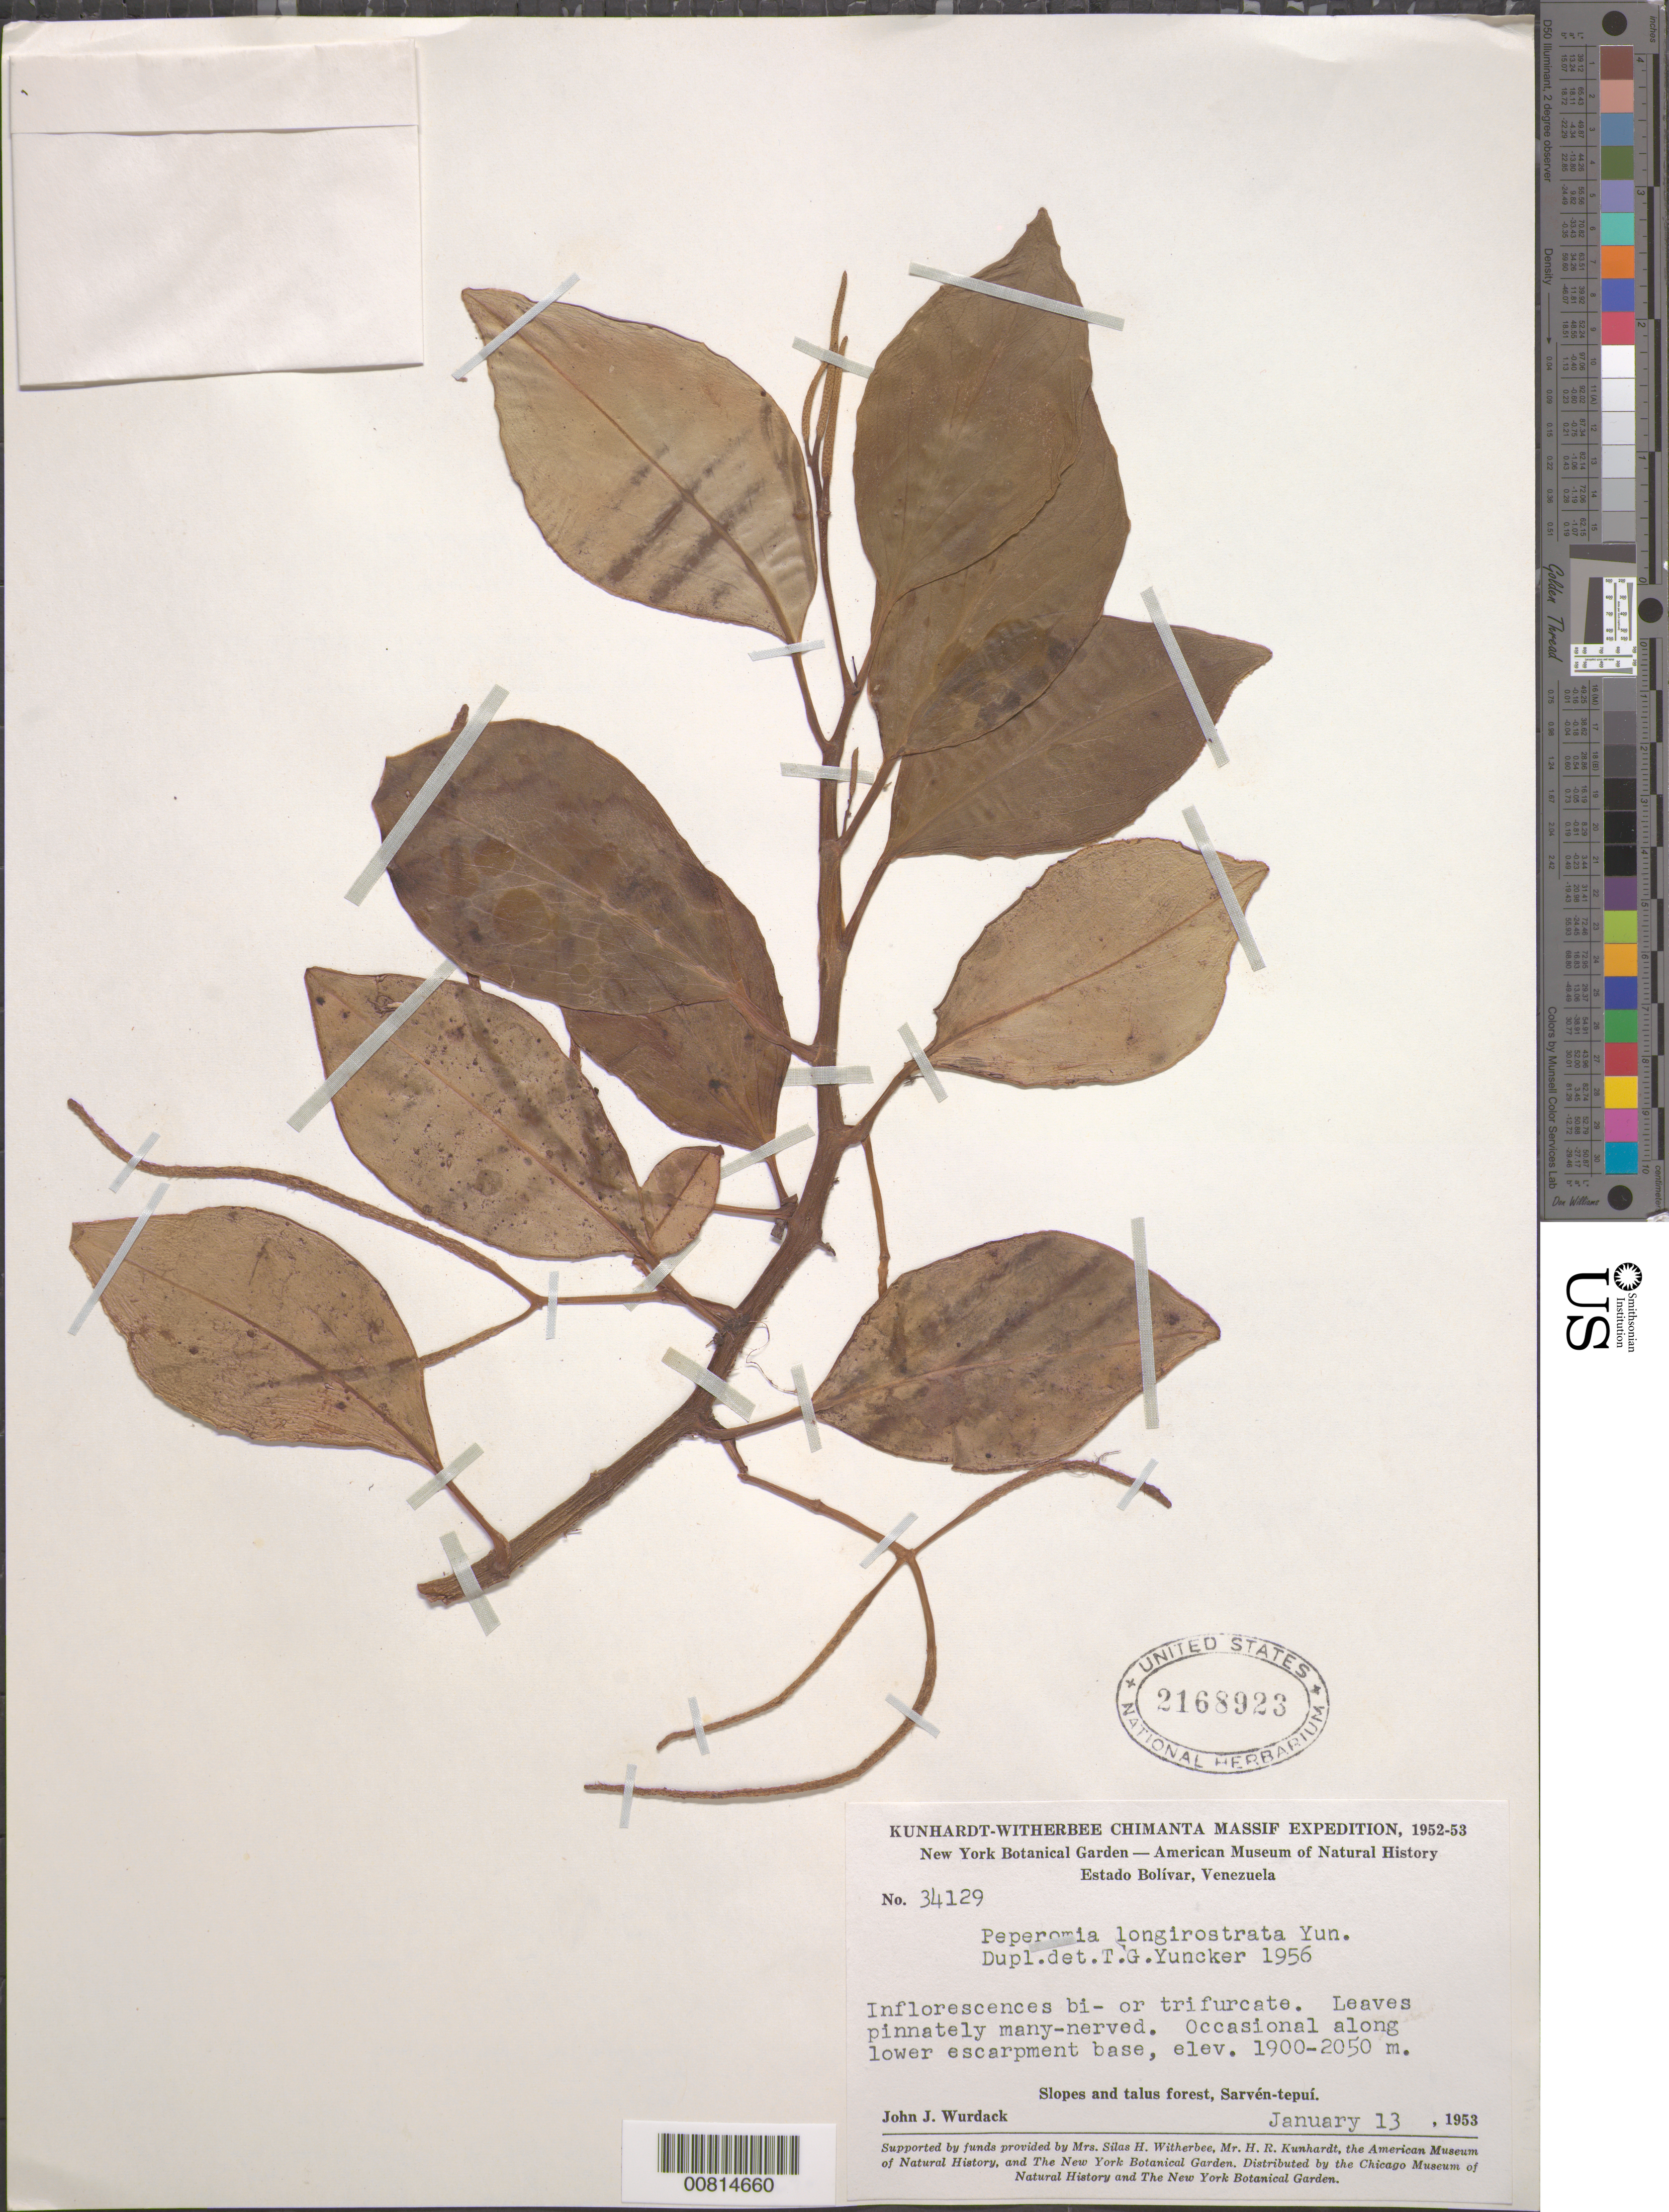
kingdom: Plantae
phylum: Tracheophyta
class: Magnoliopsida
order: Piperales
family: Piperaceae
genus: Peperomia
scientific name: Peperomia longirostrata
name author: Yunck.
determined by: Yuncker, T. G.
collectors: J. J. Wurdack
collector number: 34129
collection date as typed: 13-Jan-53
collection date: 1953-01-13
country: Venezuela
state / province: Bolívar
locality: Sarvén-tepuí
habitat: Slopes and talus forest; along lower escarpment base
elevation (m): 1900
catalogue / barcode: US 2168923